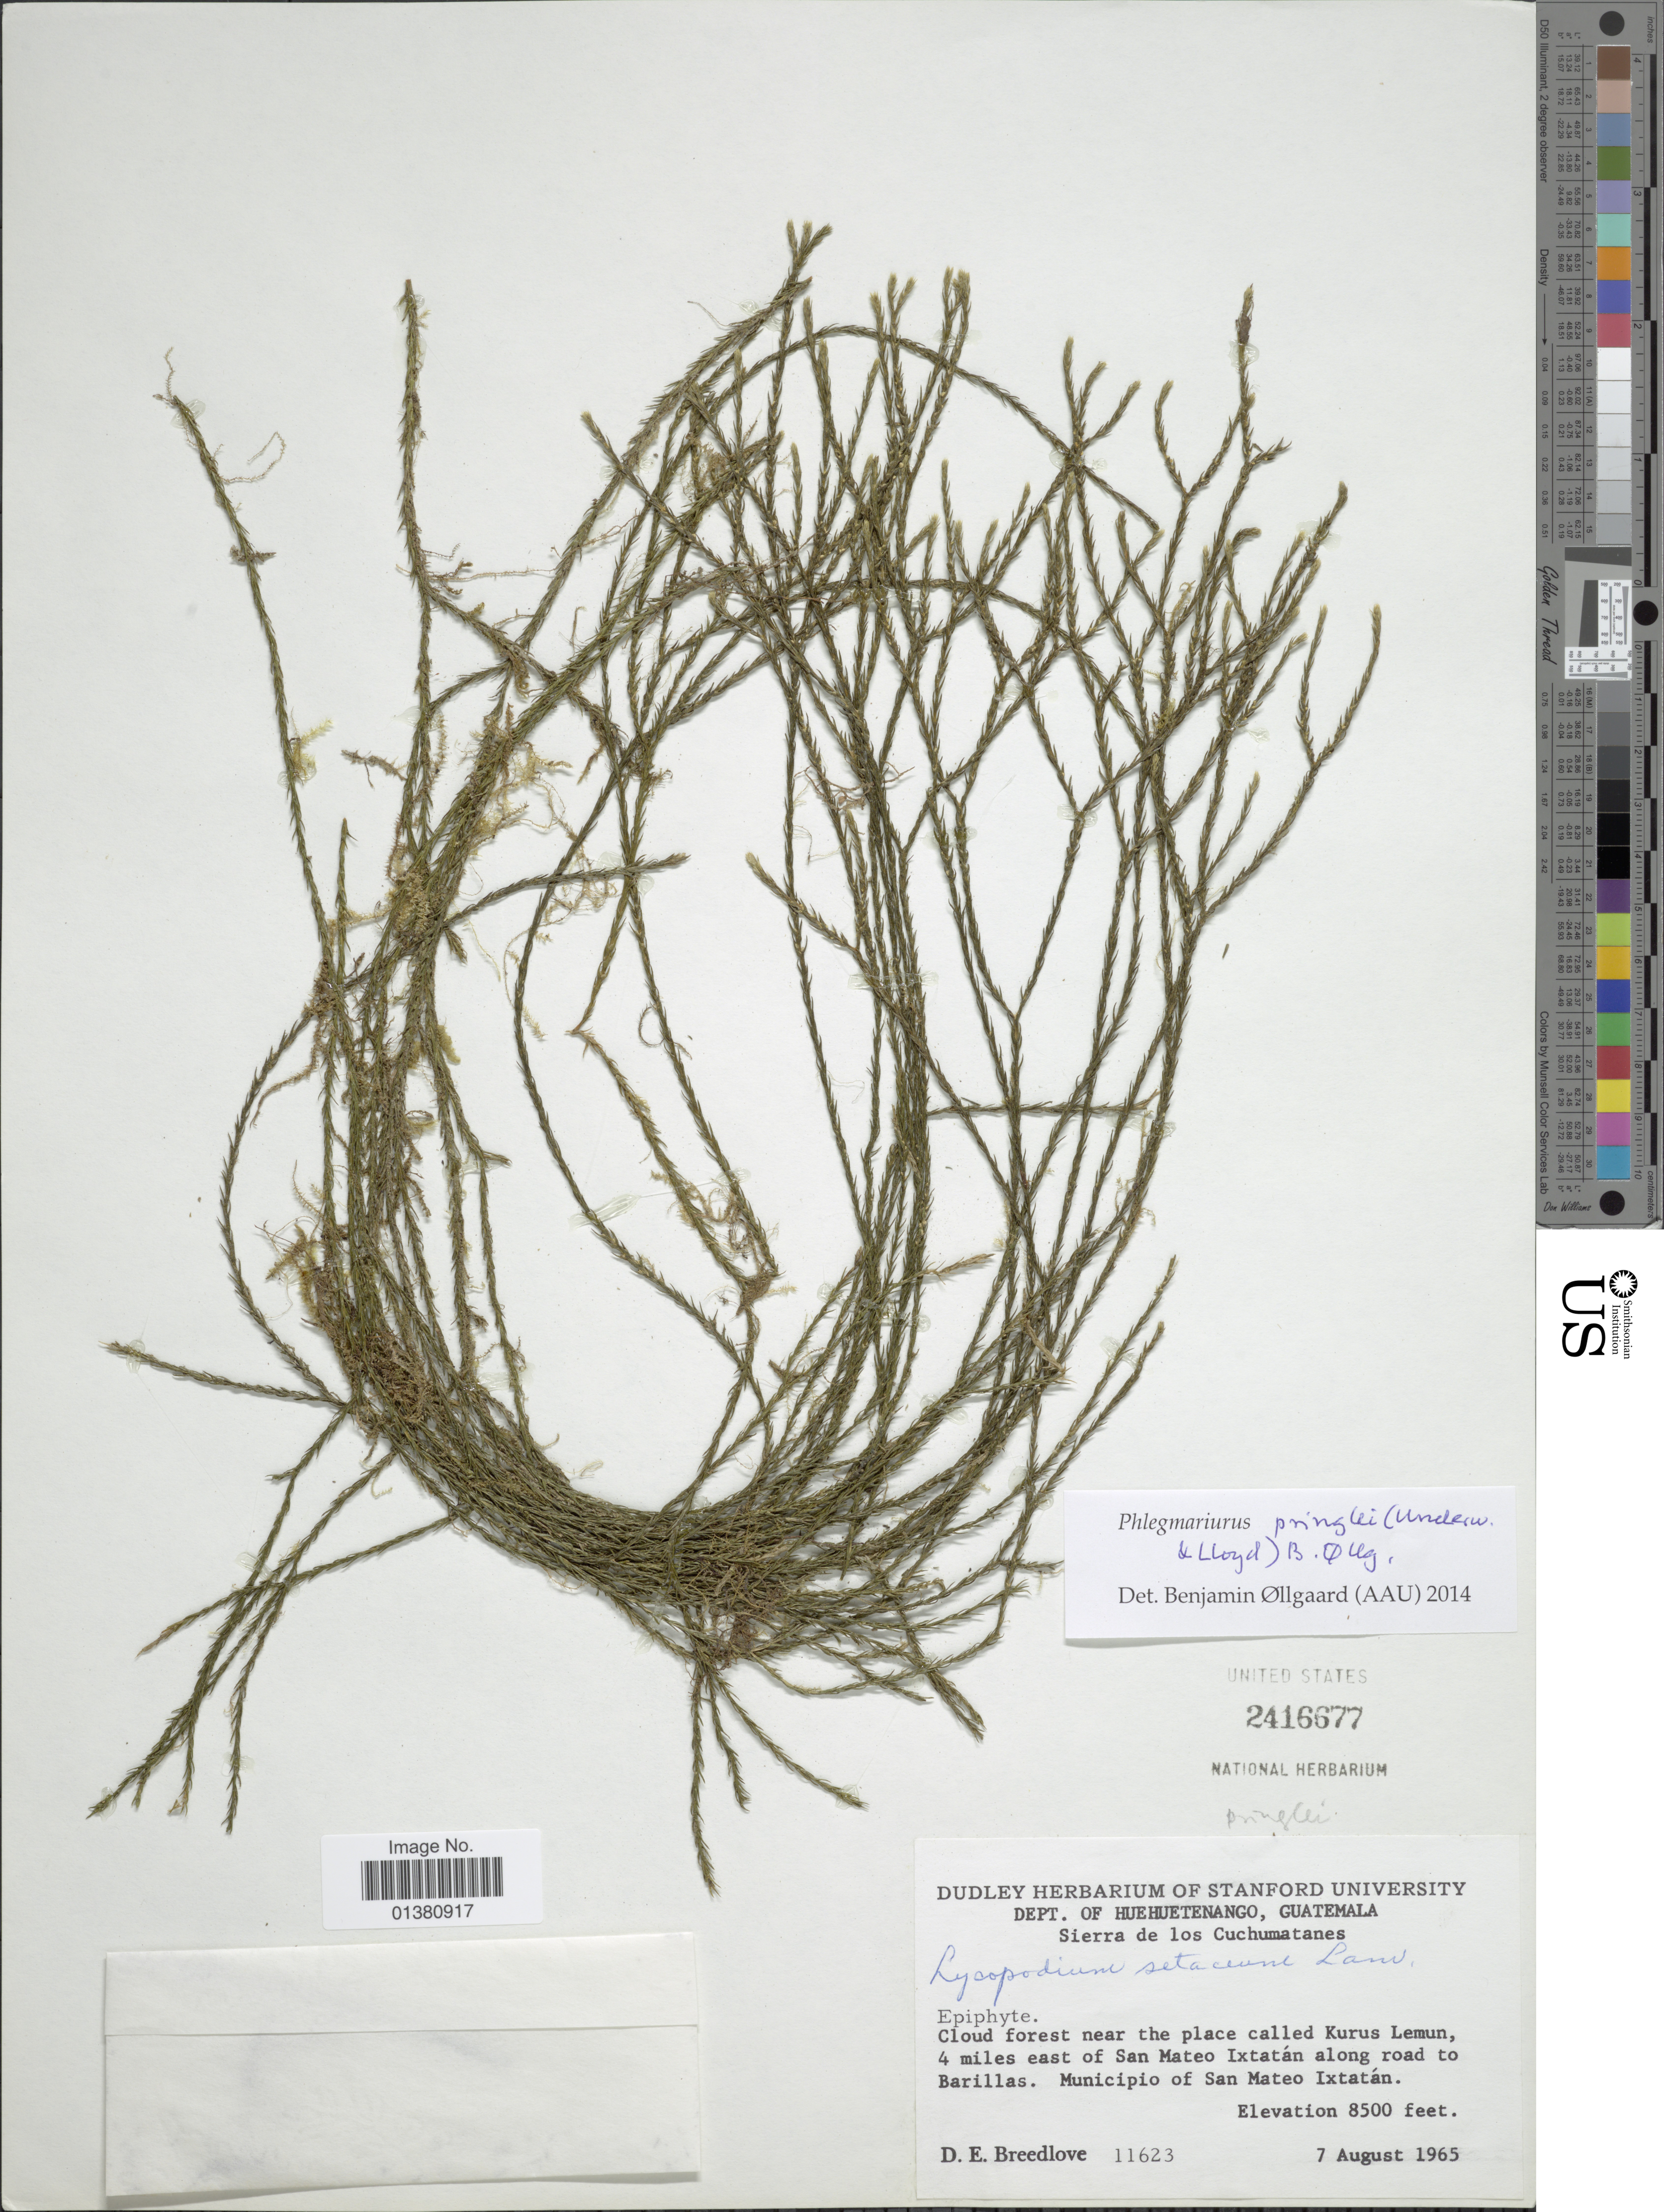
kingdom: Plantae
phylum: Tracheophyta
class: Lycopodiopsida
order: Lycopodiales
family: Lycopodiaceae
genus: Phlegmariurus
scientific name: Phlegmariurus pringlei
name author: (Underw. & F.E. Lloyd) B. Øllg.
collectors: D. E. Breedlove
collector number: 11623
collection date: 1965-08-07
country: Guatemala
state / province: Huehuetenango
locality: Dept. Huehuentenango, Sierra de los Cuchumatanes, cloud forest near the place called Kursus Lemun, 4 miles east of San Mateo Ixtatán along road Barillas. Municipio of San Mateo Ixtatán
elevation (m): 2591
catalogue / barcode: US 2416677